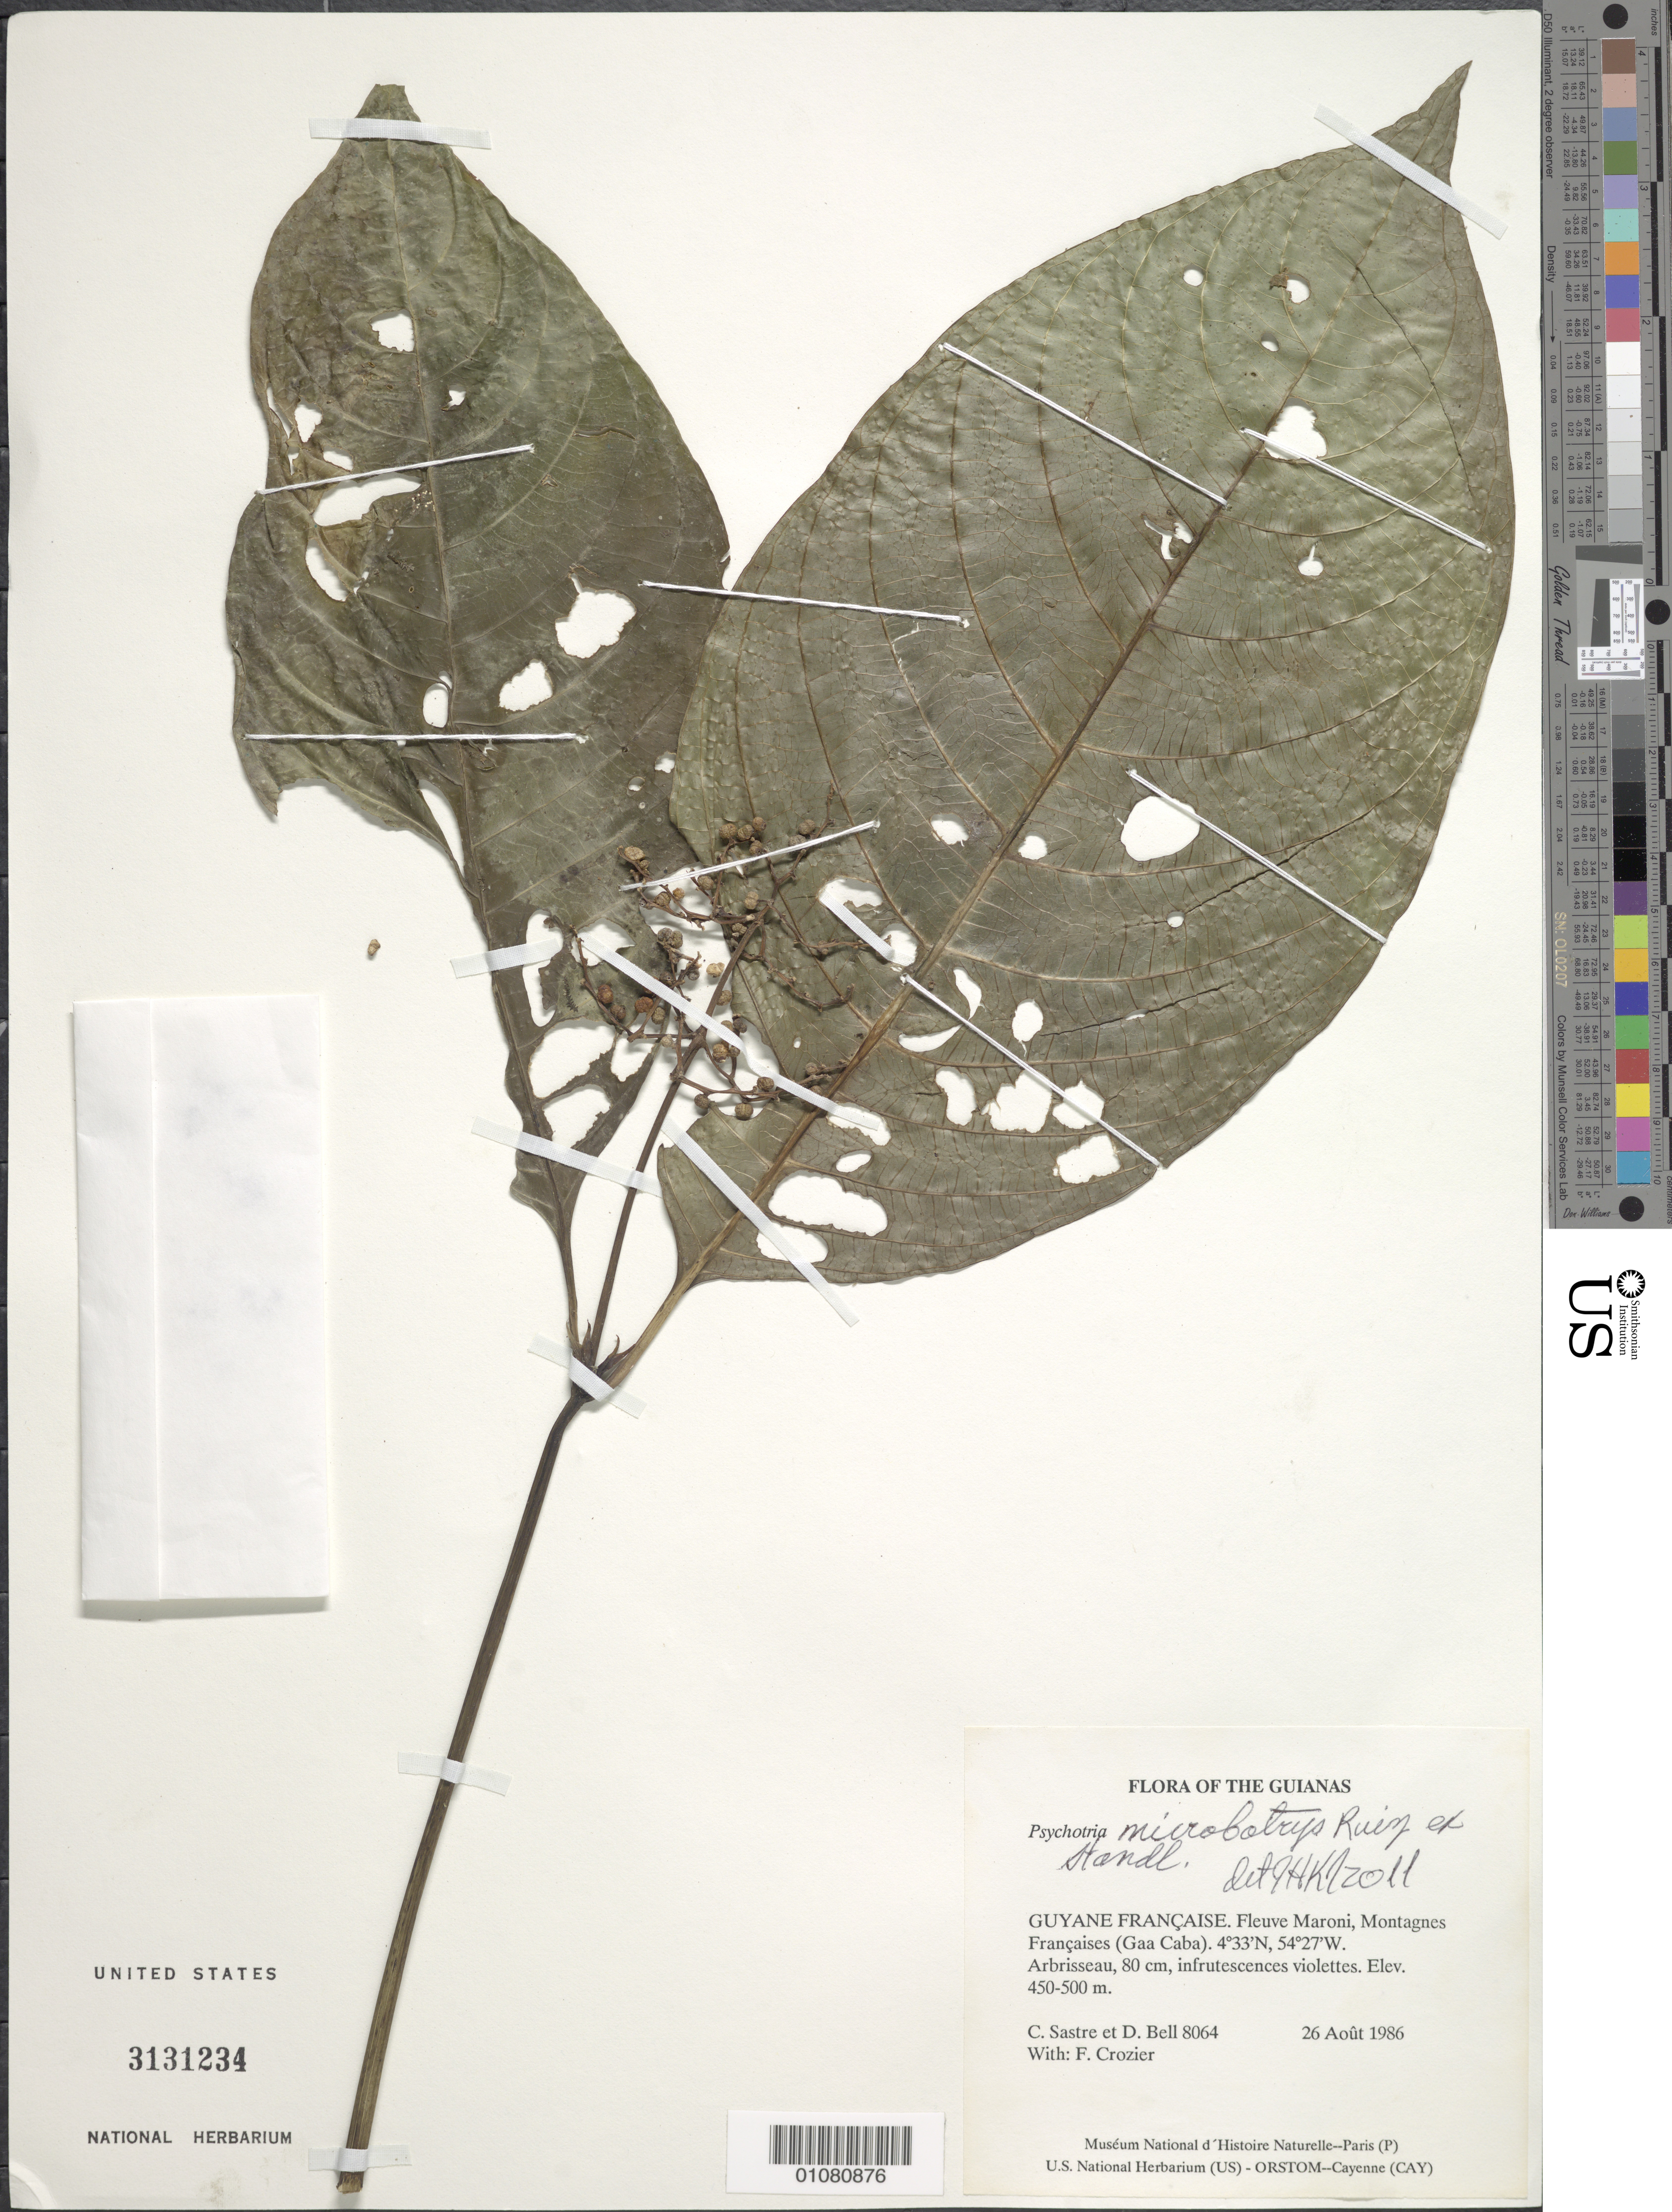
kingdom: Plantae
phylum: Tracheophyta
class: Magnoliopsida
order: Gentianales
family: Rubiaceae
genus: Palicourea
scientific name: Palicourea microbotrys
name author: (Ruiz ex Standl.) Delprete & J.H. Kirkbr.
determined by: Kirkbride, J. H., Jr.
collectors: C. H. L. Sastre, D. A. Bell & F. Crozier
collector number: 8064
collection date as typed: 26 August 1986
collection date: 1986-08-26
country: French Guiana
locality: Fleuve Maroni, Montagnes Françaises (Gaa Caba)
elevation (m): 450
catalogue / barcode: US 3131234